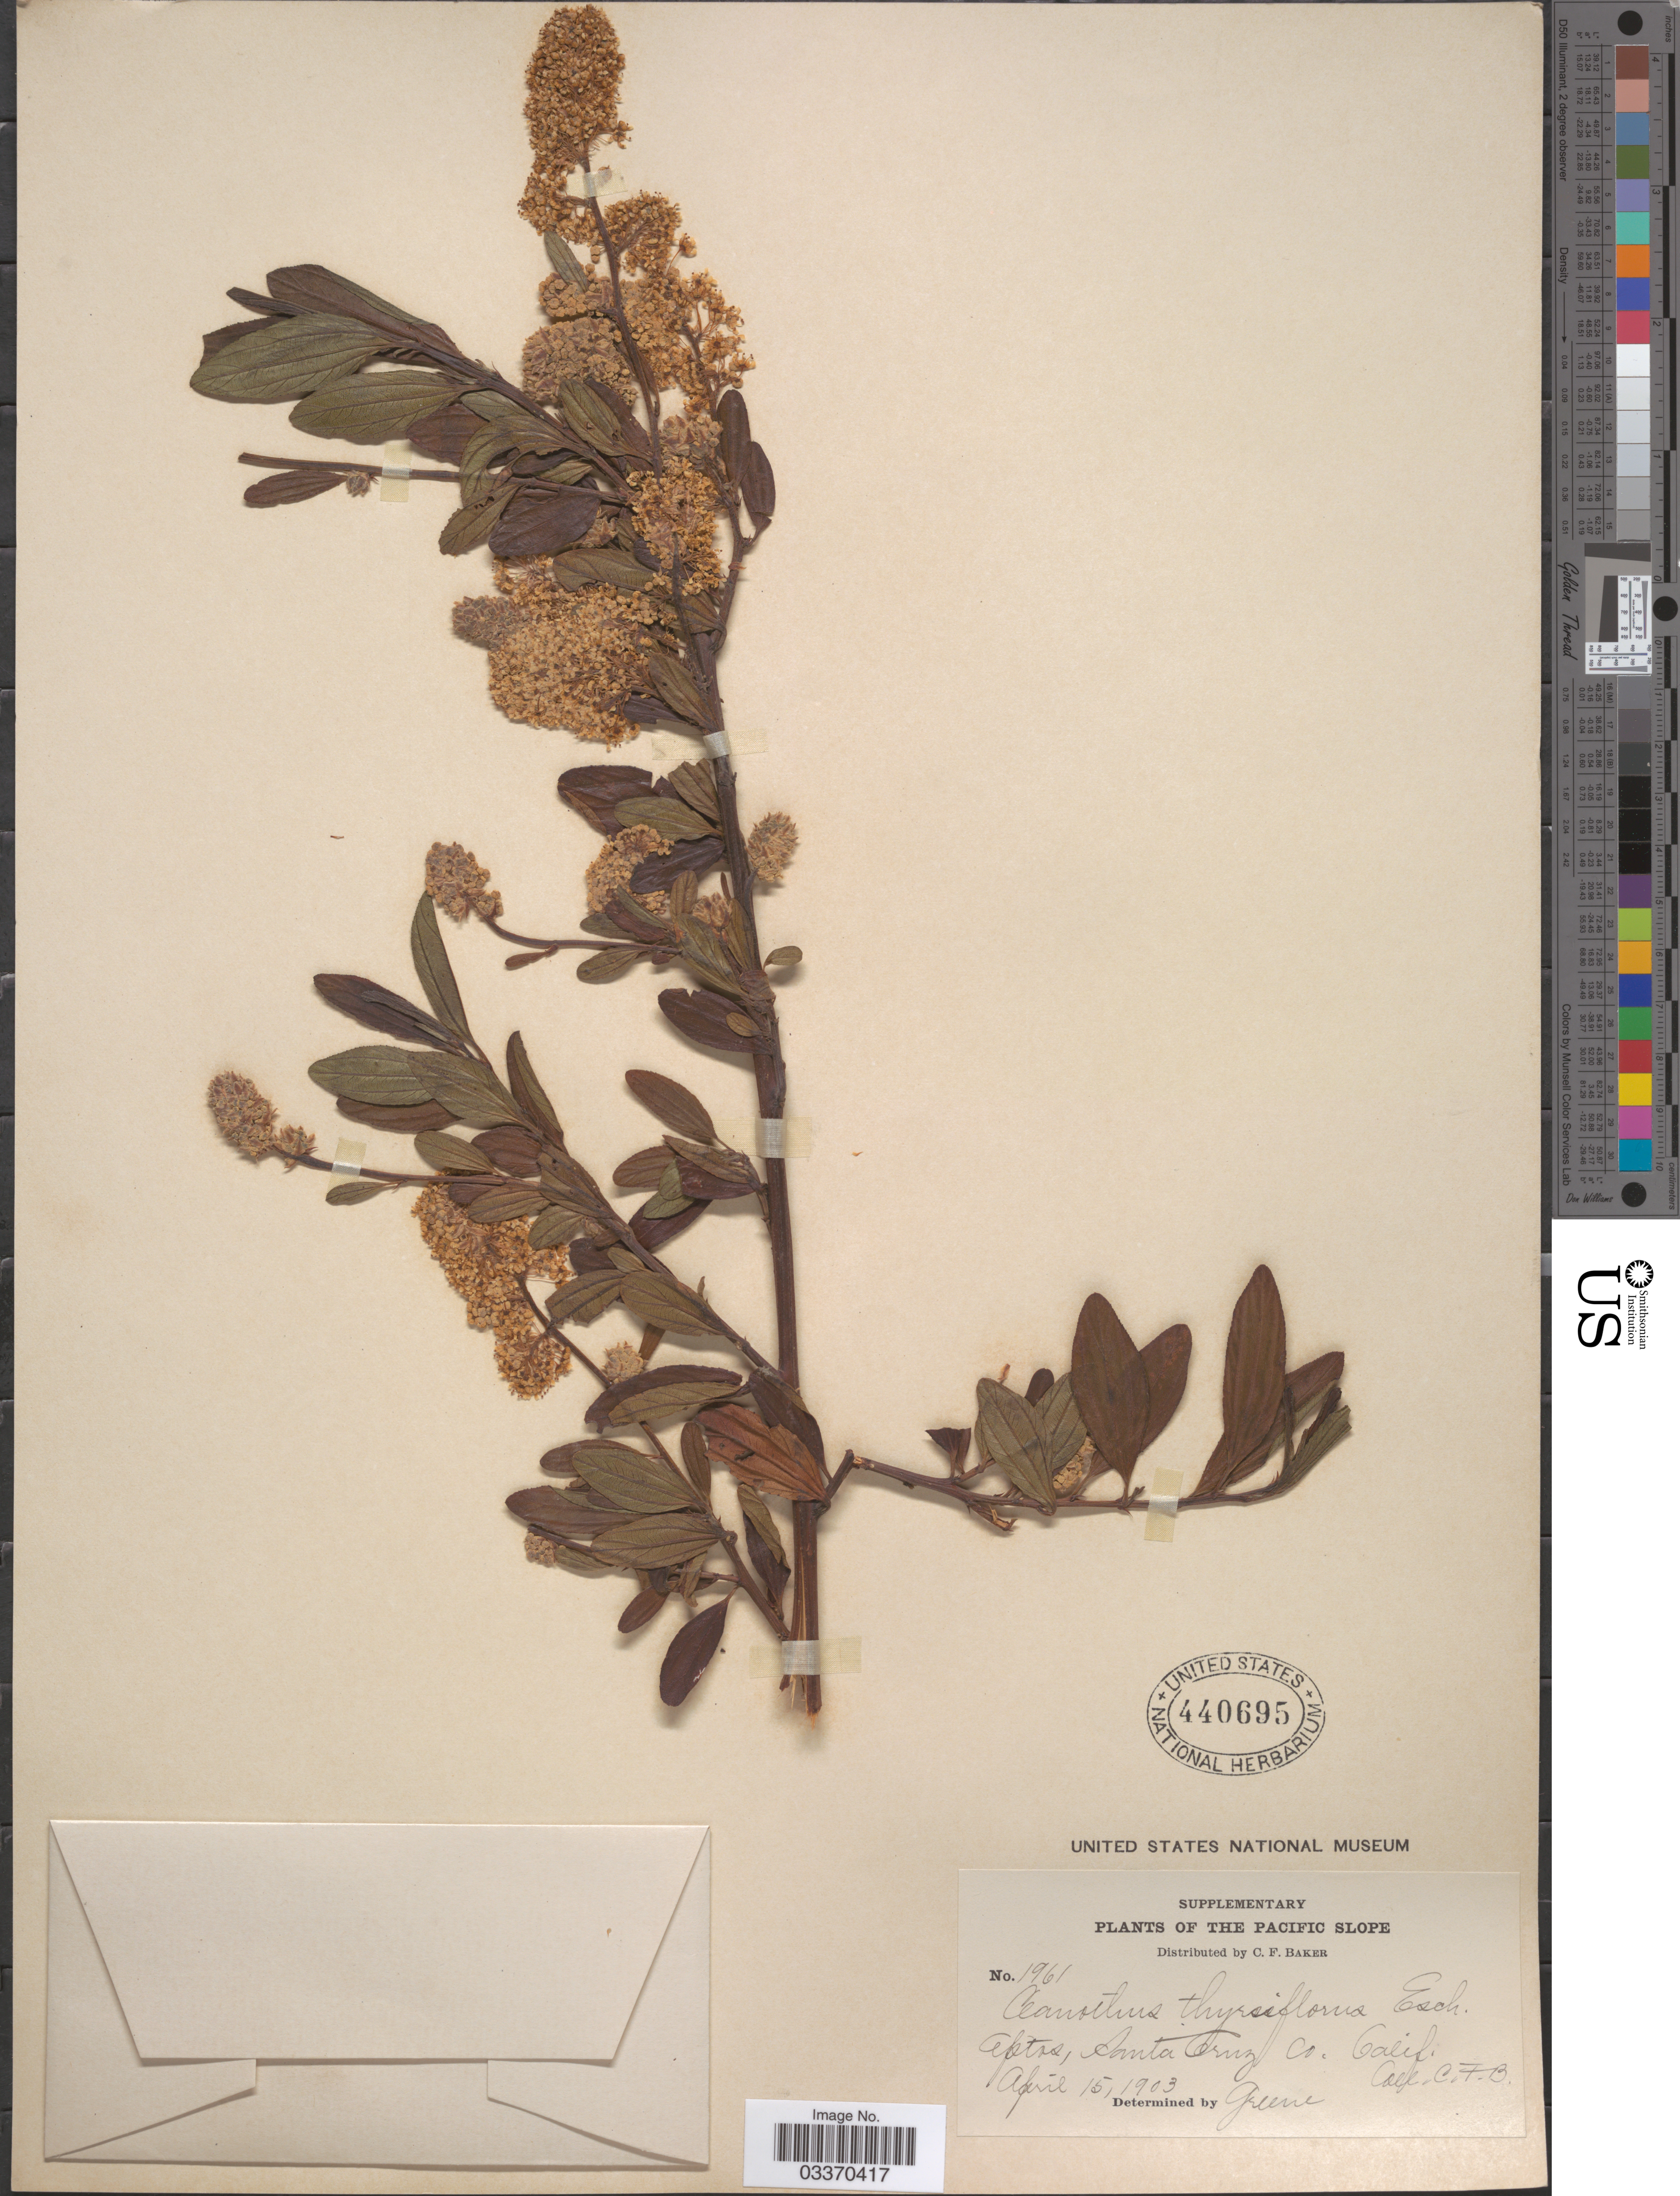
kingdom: Plantae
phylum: Tracheophyta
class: Magnoliopsida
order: Rosales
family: Rhamnaceae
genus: Ceanothus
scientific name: Ceanothus thyrsiflorus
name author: Eschsch.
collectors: C. F. Baker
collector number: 1961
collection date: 1903-04-15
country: United States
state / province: California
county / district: Santa Cruz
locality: The Pacific Slope. Aptos, Santa Cruz Co.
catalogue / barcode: US 440695